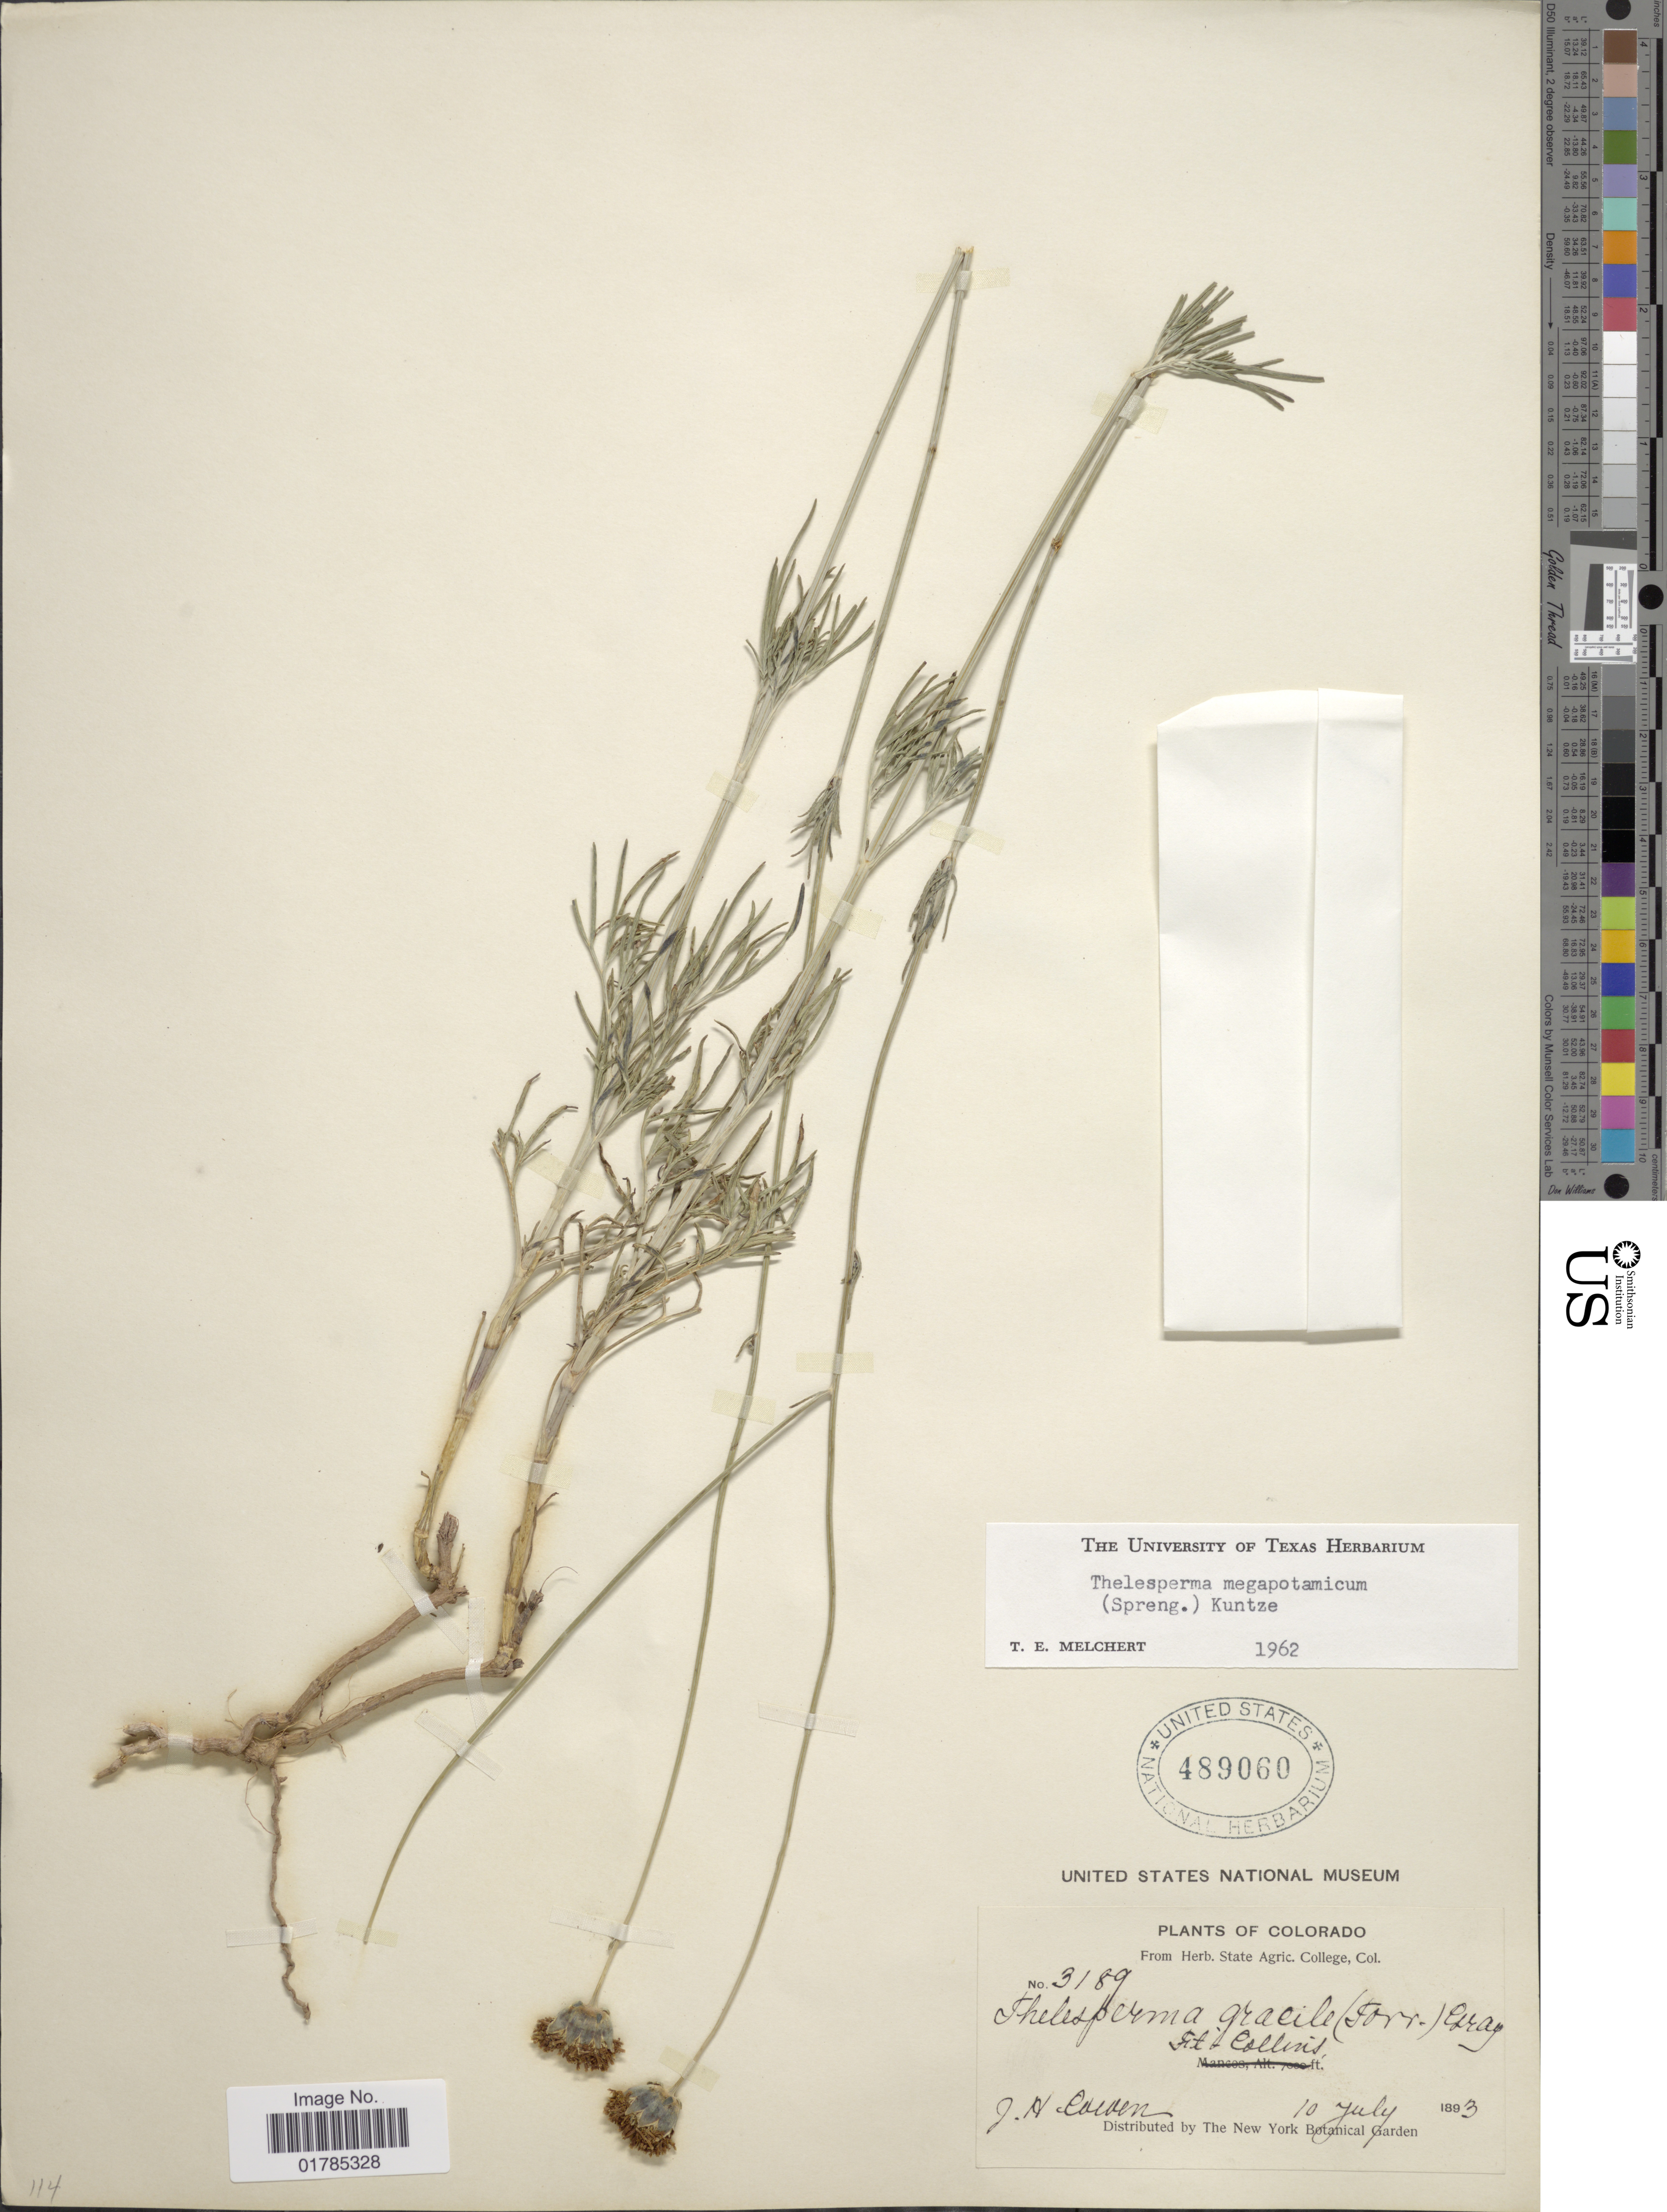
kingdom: Plantae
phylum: Tracheophyta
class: Magnoliopsida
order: Asterales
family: Asteraceae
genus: Thelesperma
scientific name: Thelesperma megapotamicum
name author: (Spreng.) Herter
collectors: J. Culven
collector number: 3189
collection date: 1893-07-10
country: United States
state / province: Colorado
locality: Ft. (Fort) Collins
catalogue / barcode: US 489060